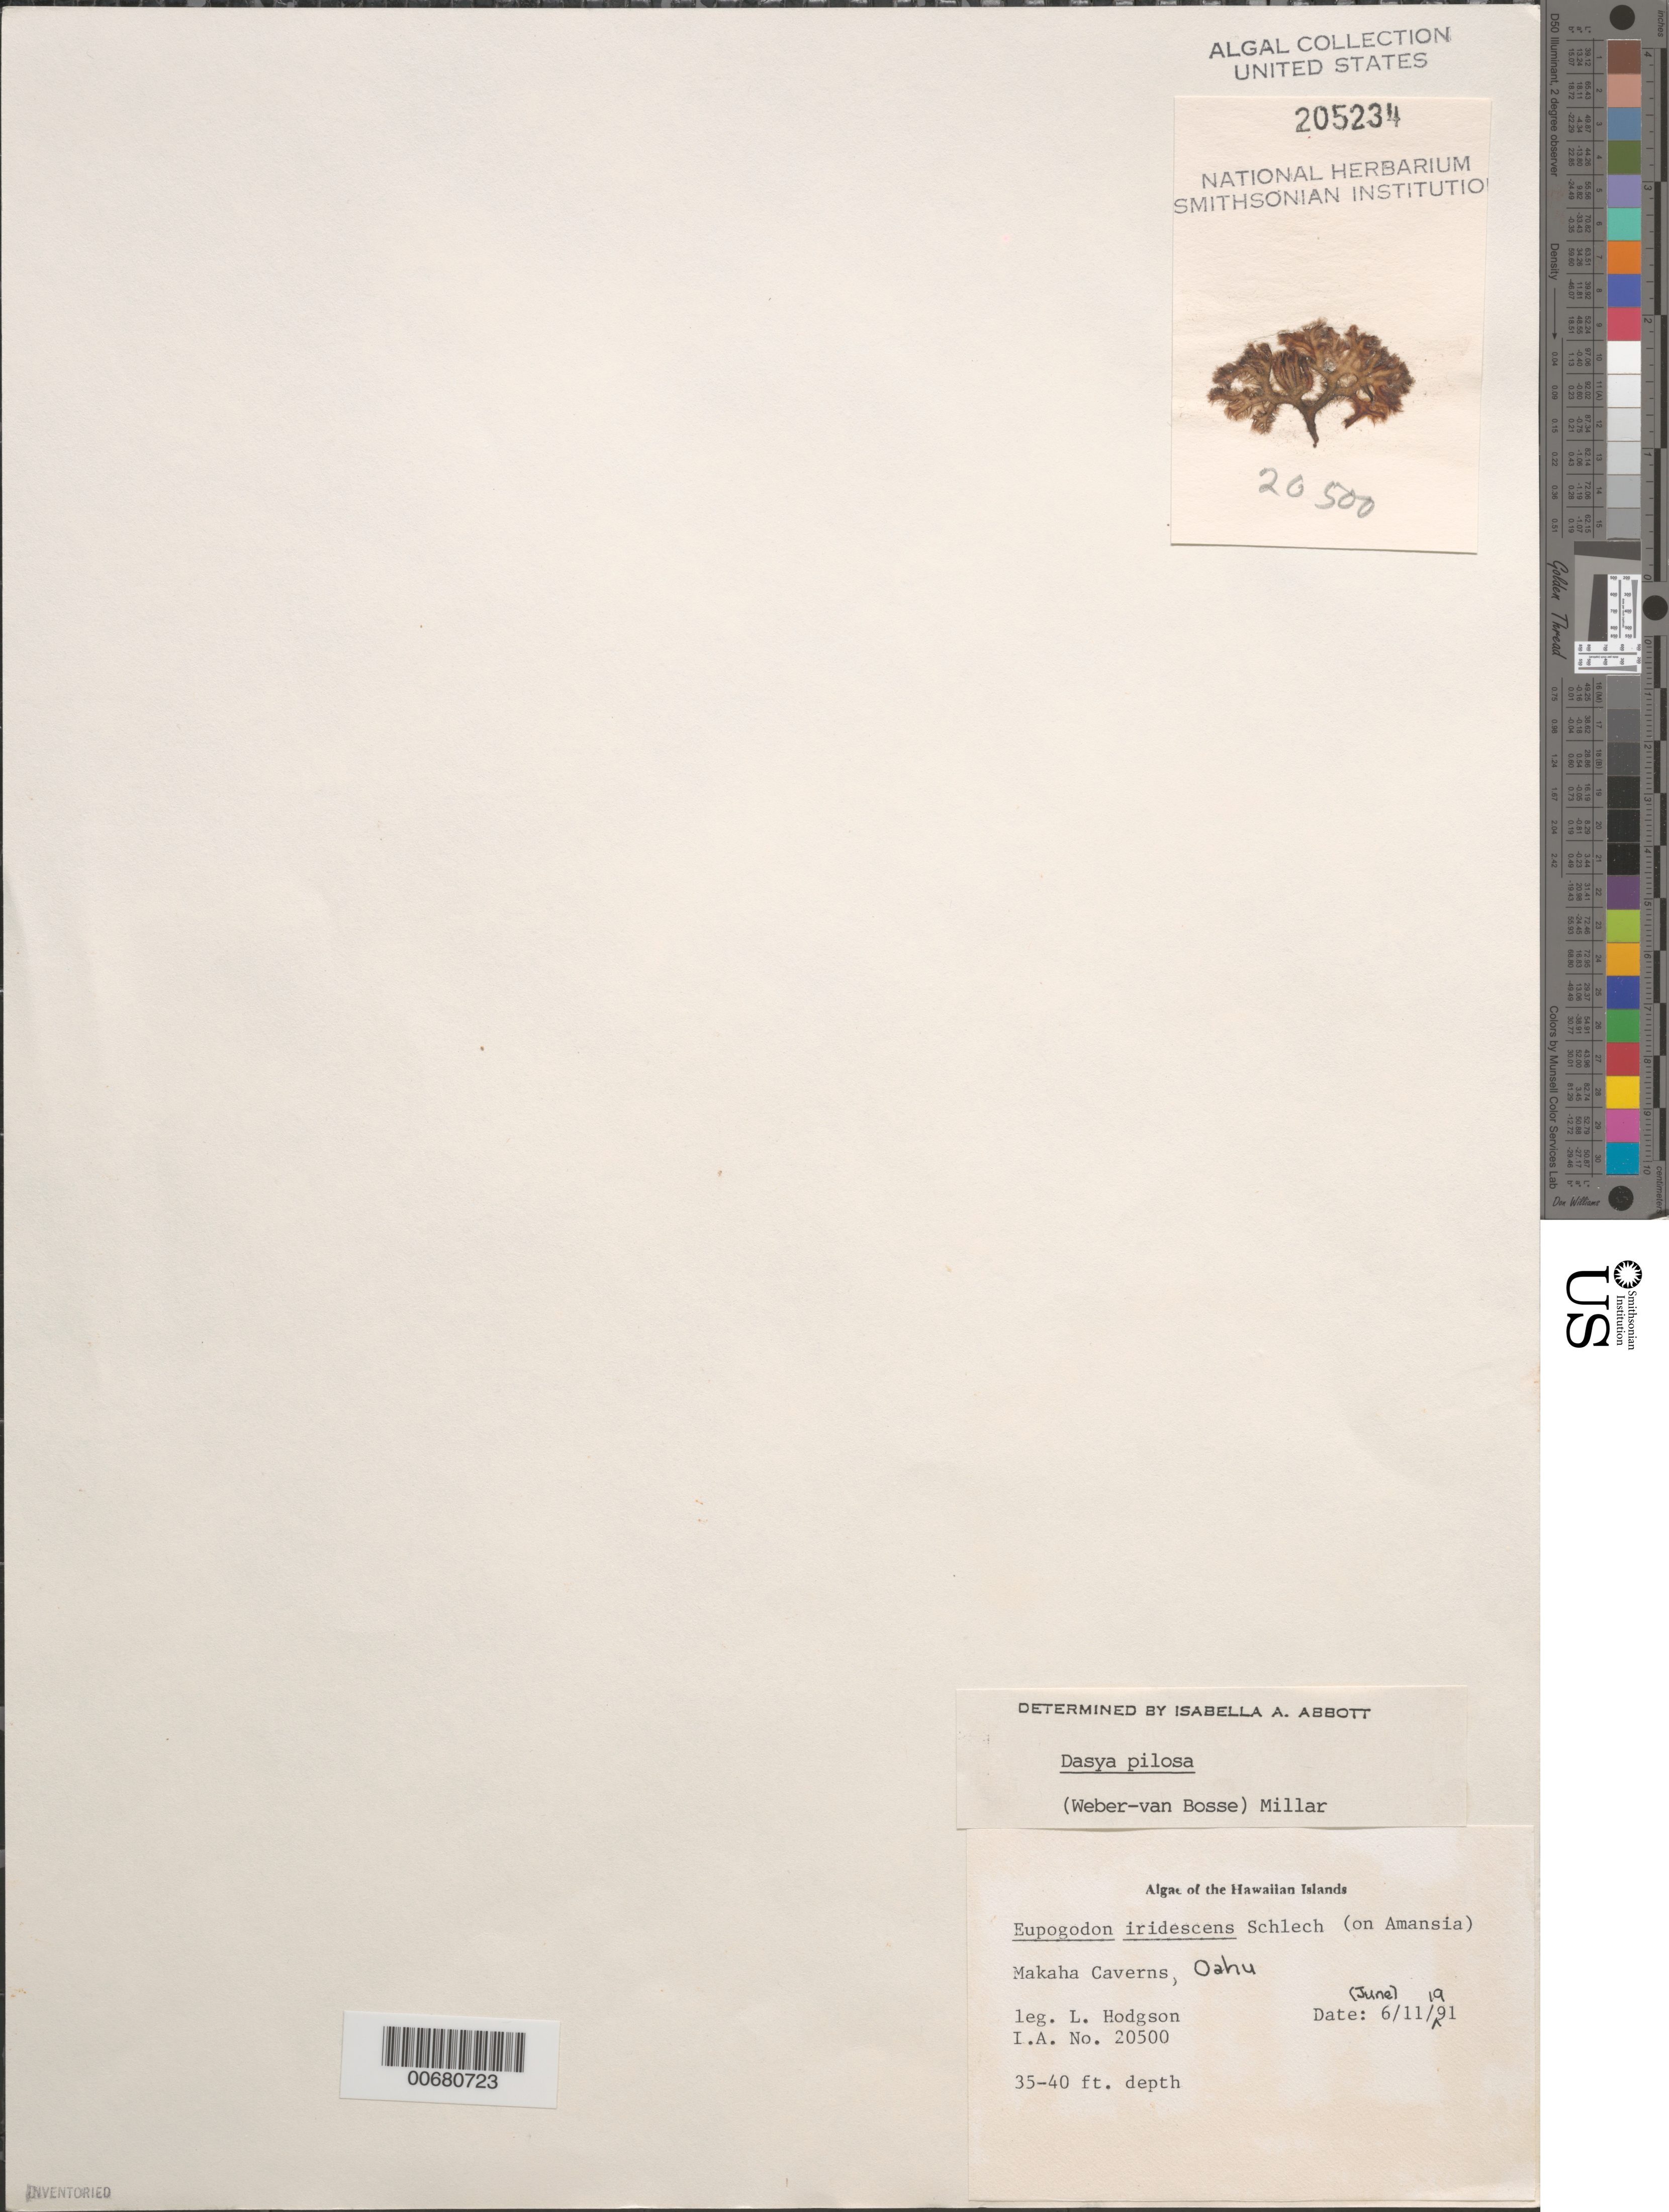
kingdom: Plantae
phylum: Rhodophyta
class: Florideophyceae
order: Ceramiales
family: Dasyaceae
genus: Dasya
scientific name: Dasya anastomosans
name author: (Weber Bosse) M.J. Wynne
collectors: L. M. Hodgson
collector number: IAA 20500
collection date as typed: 11 Jun 1991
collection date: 1991-06-11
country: United States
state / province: Hawaii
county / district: Honolulu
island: Oahu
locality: Makaha Caverns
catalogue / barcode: US 205234